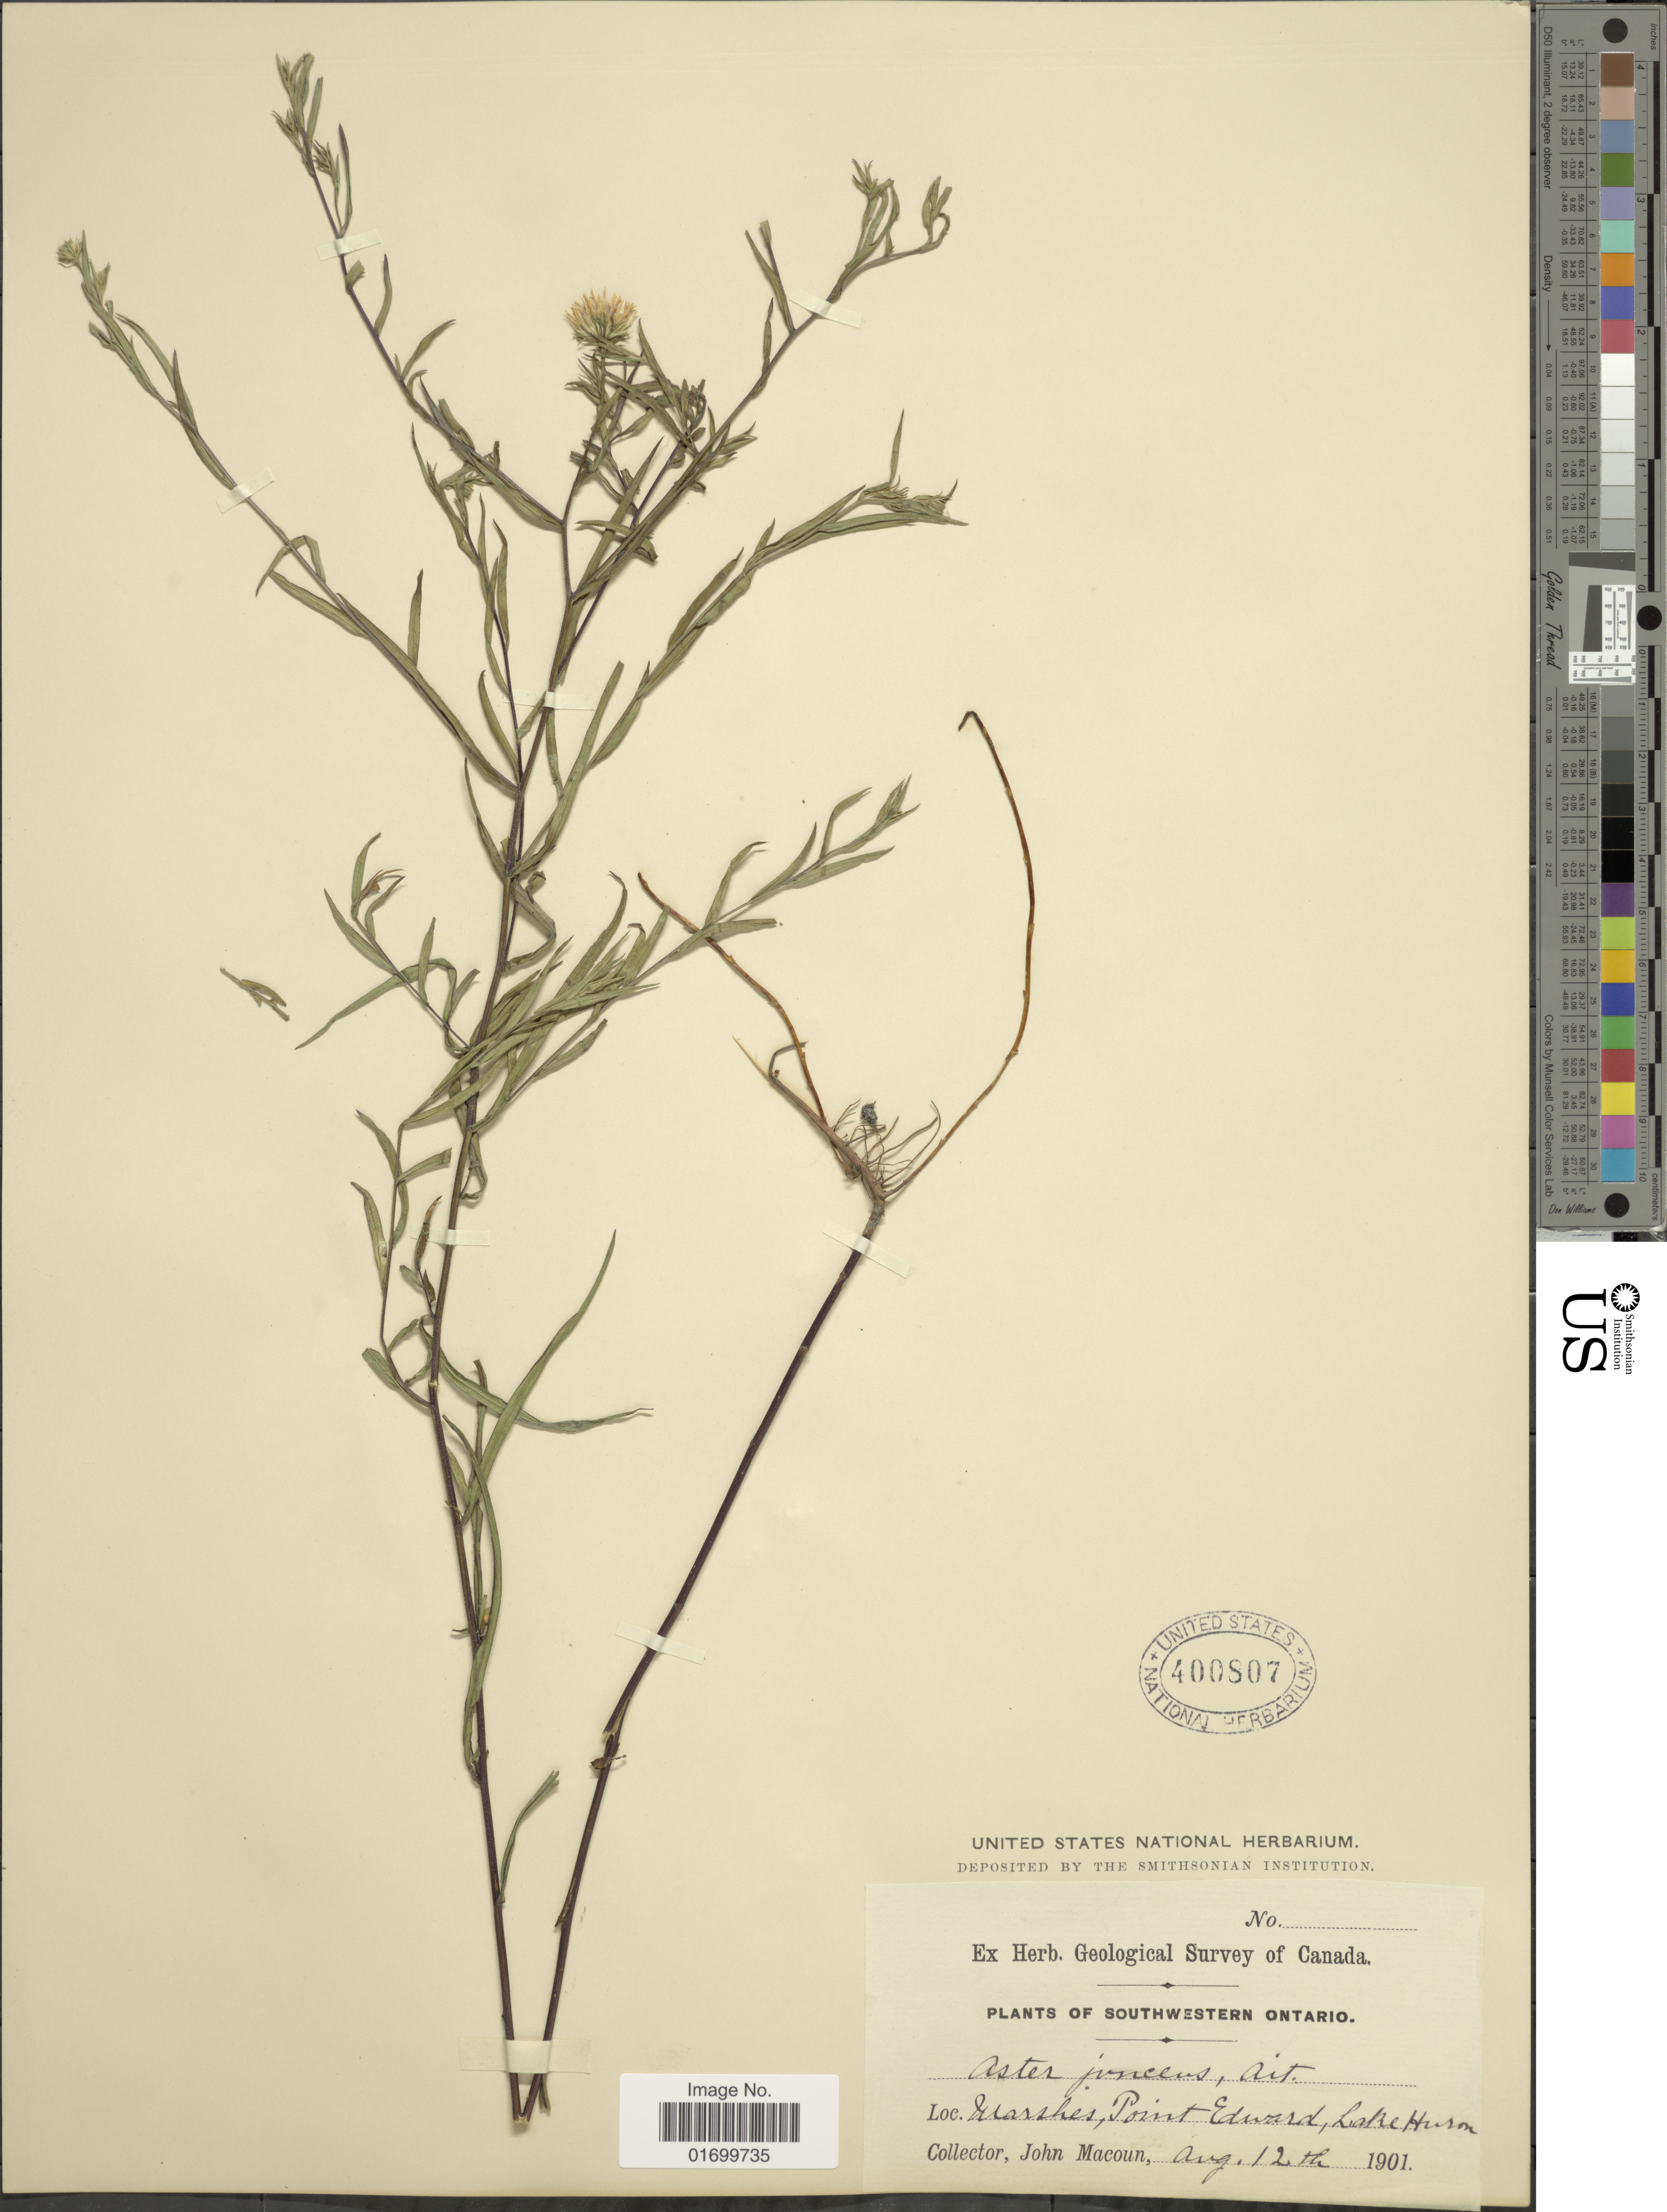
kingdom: Plantae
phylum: Tracheophyta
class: Magnoliopsida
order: Asterales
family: Asteraceae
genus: Symphyotrichum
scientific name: Symphyotrichum boreale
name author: (Torr. & A. Gray) Á. Löve & D. Löve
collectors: J. Macoun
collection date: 1901-08-12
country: Canada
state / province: Ontario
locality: Southwestern Ontario. Marshes, Point Edward, Lake Hudson.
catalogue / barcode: US 400807